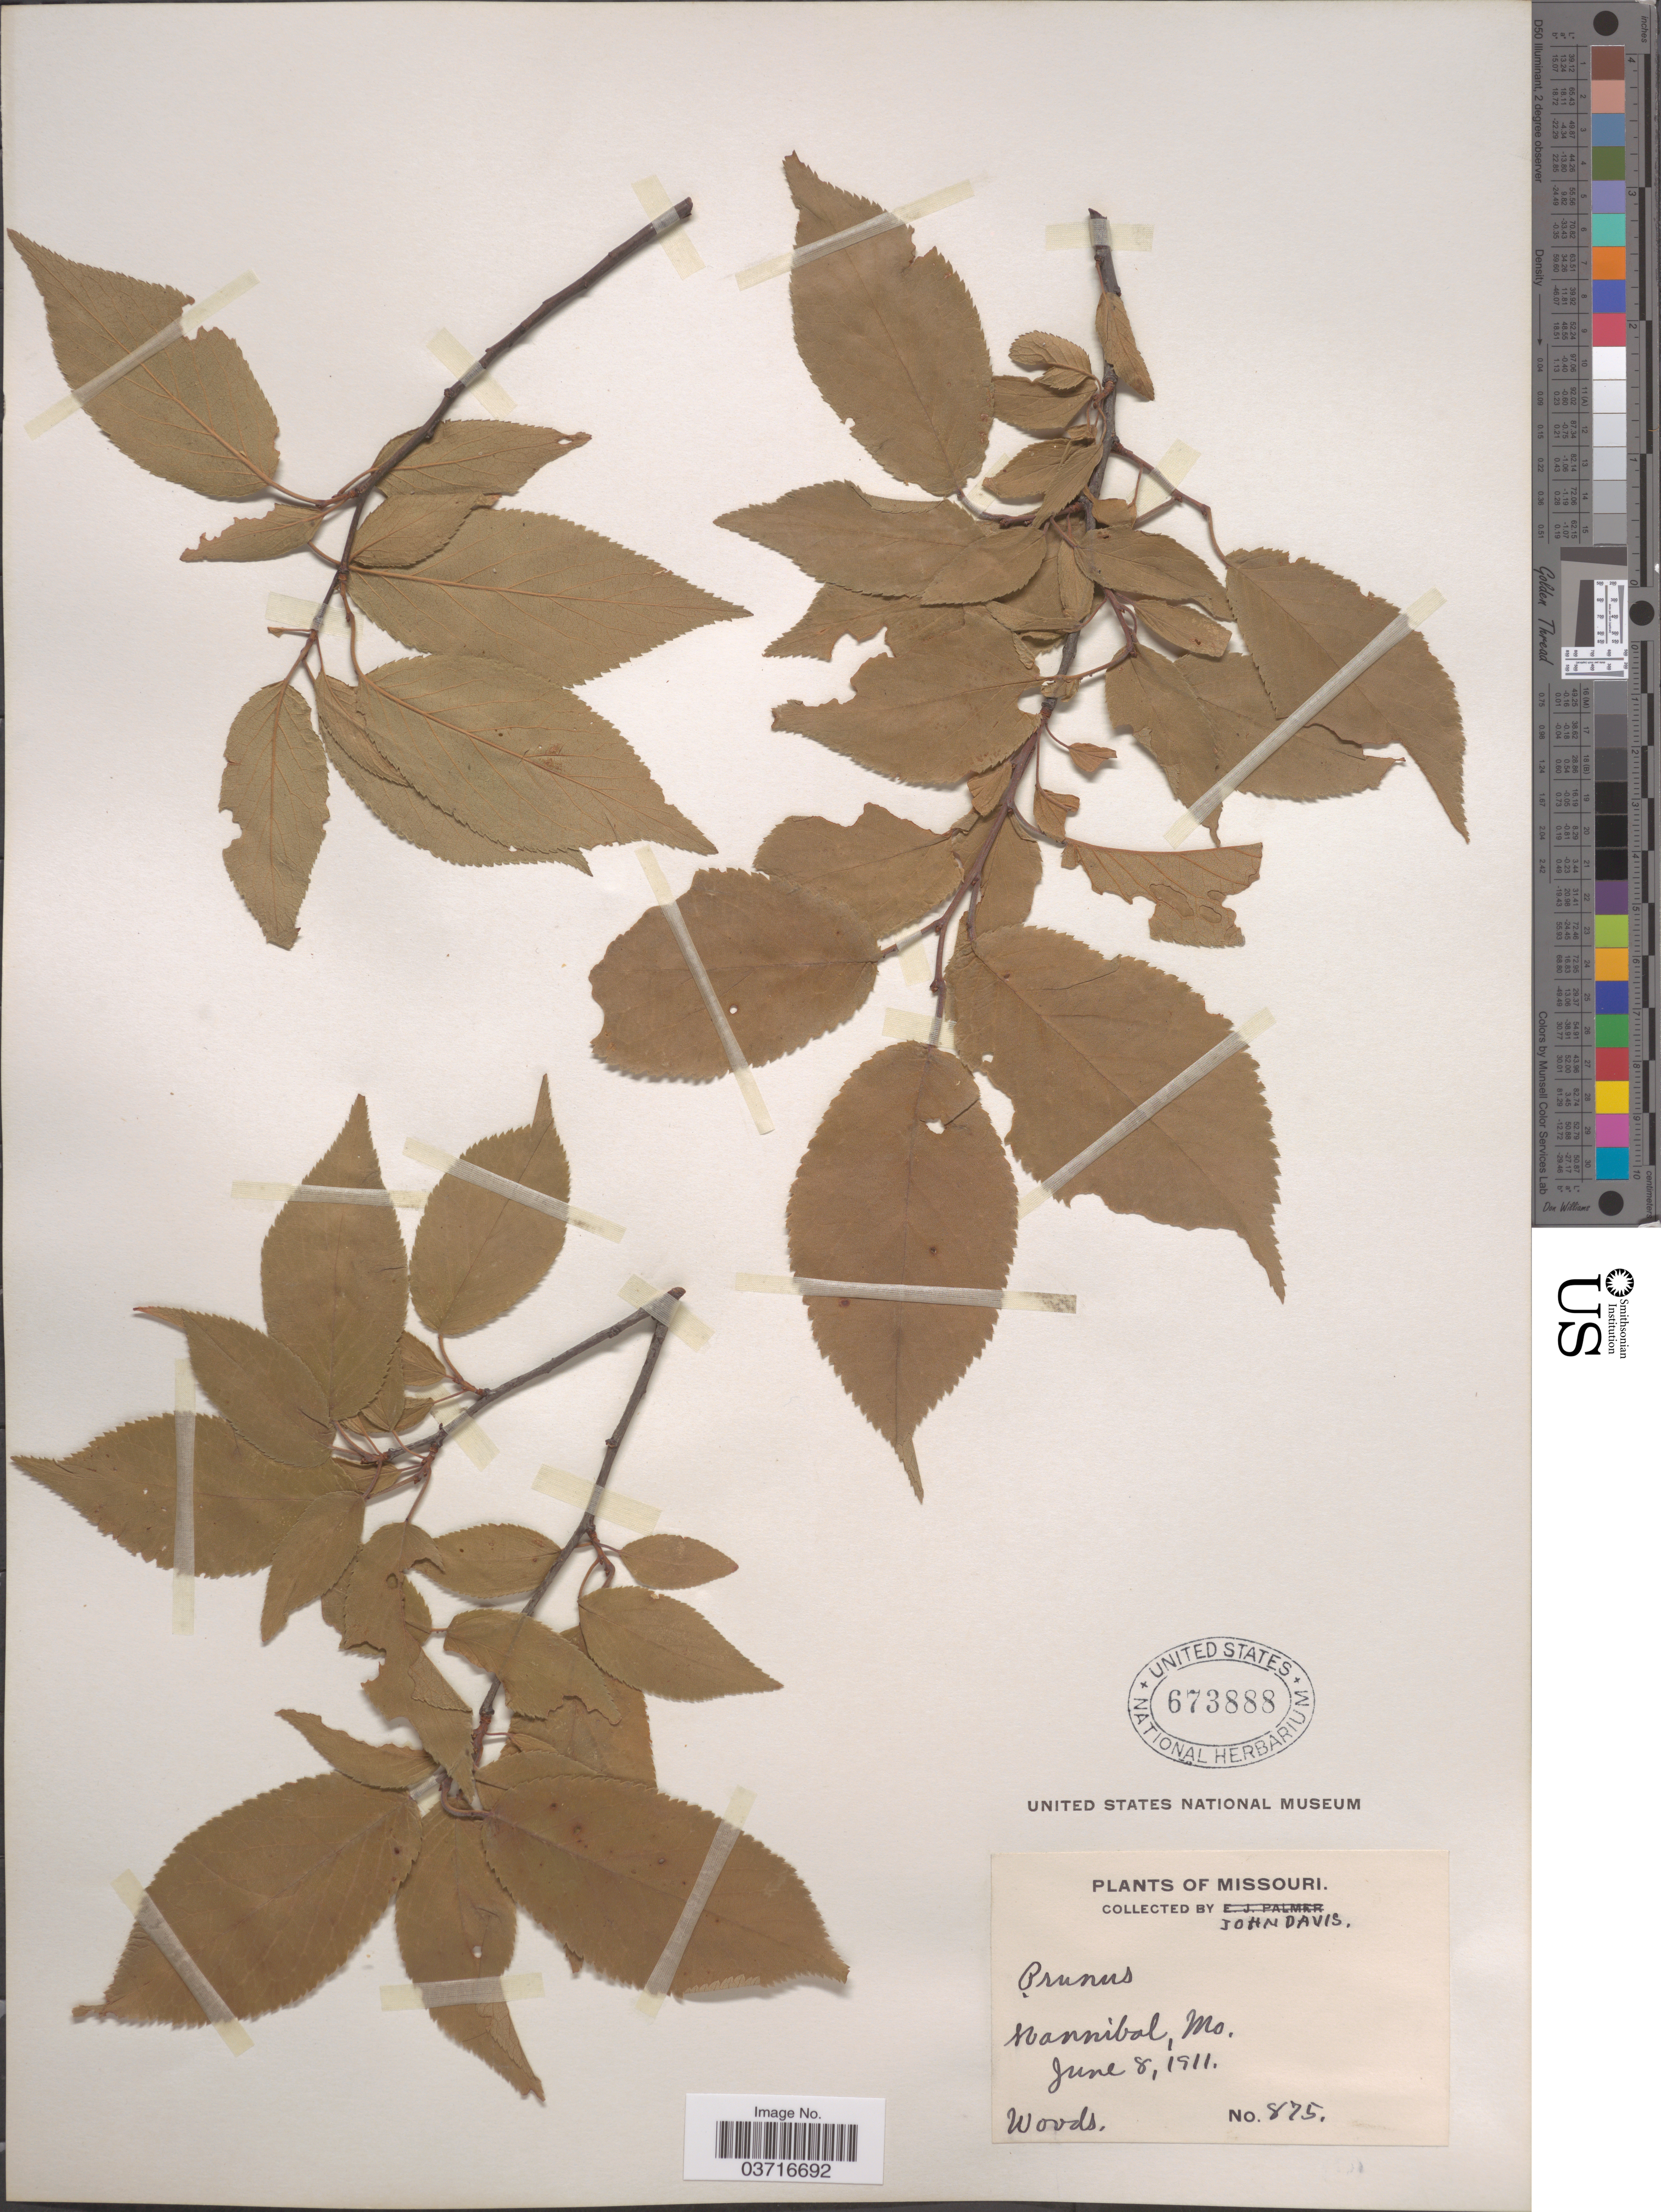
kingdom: Plantae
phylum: Tracheophyta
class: Magnoliopsida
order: Rosales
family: Rosaceae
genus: Prunus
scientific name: Prunus sp.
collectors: J. Davis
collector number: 875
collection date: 1911-06-08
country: United States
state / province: Missouri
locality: Hannibal.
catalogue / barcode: US 673888